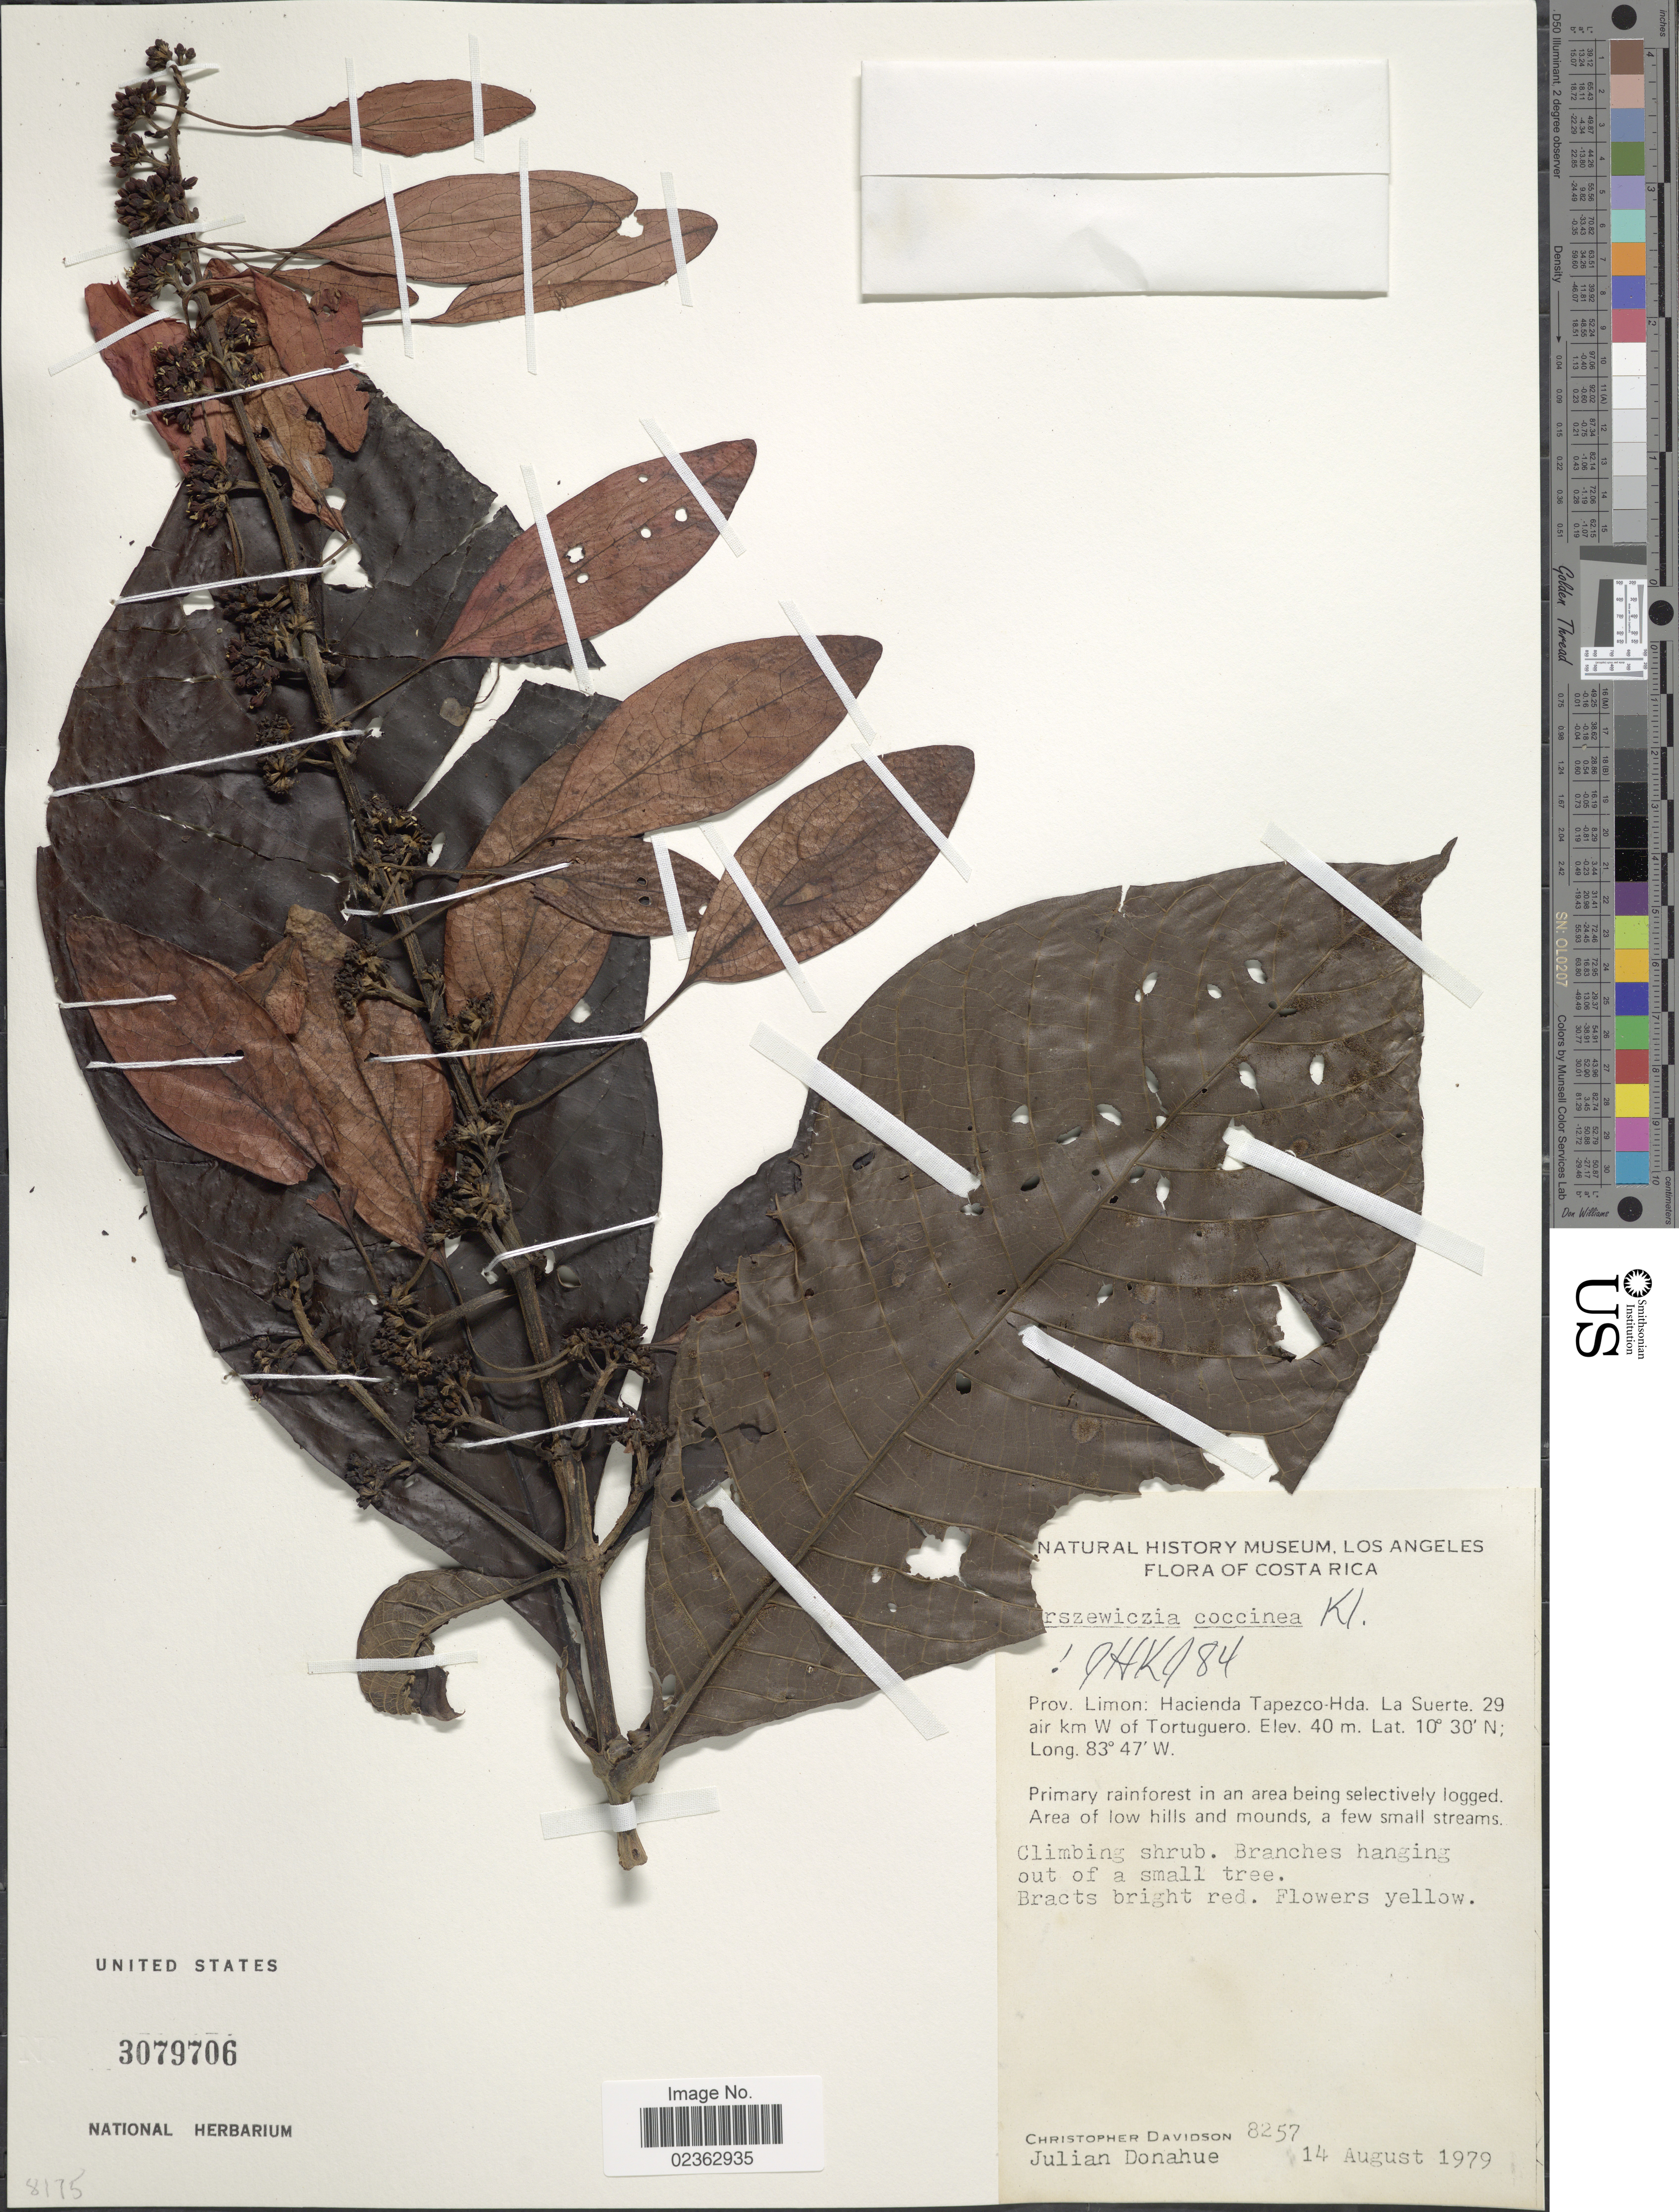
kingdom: Plantae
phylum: Tracheophyta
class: Magnoliopsida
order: Gentianales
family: Rubiaceae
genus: Warszewiczia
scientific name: Warszewiczia coccinea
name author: (Vahl) Klotzsch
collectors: C. Davidson & J. Donahue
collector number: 8257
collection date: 1979-08-14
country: Costa Rica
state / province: Limón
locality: Hacienda Tapezco-Hda. La Suerte. 29 air km W of Tortuguero, primary rainforest in an area being selectively loged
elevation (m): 40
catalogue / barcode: US 3079706